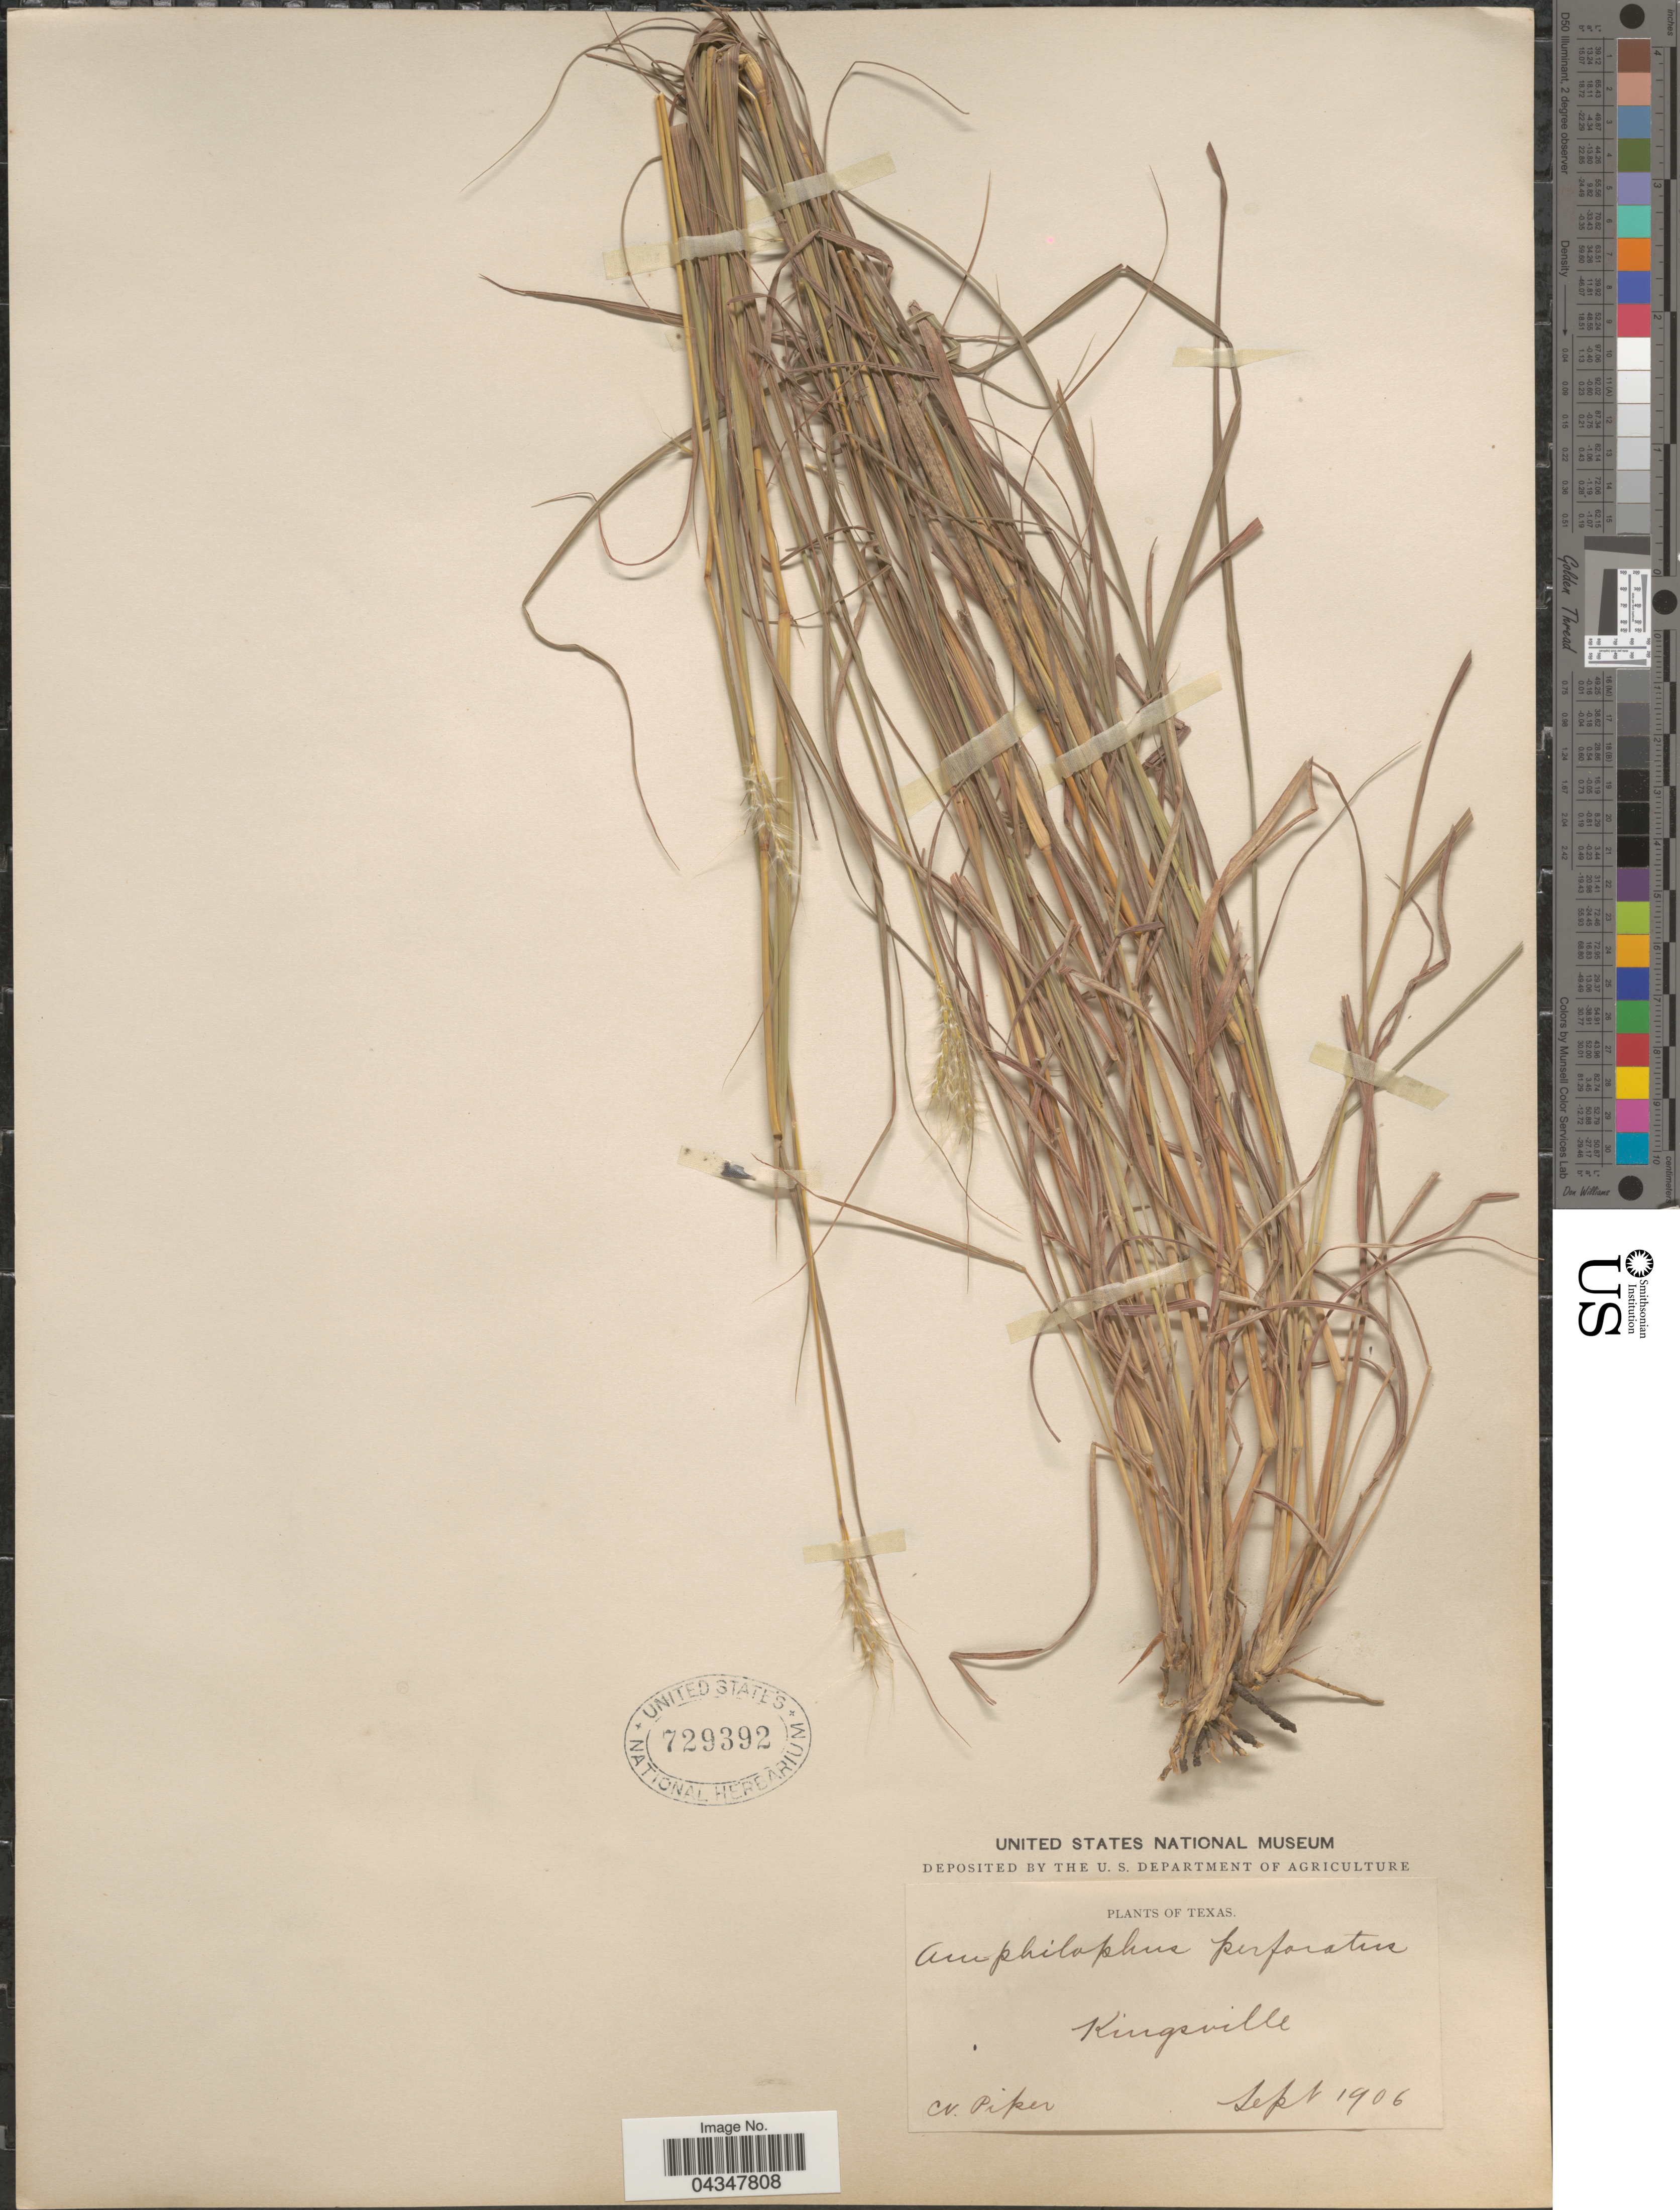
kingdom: Plantae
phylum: Tracheophyta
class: Liliopsida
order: Poales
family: Poaceae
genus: Bothriochloa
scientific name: Bothriochloa perforata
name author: (Trin. ex E. Fourn.) Herter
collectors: C. V. Piper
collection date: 1906-09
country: United States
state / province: Texas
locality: Kingsville.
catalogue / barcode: US 729392